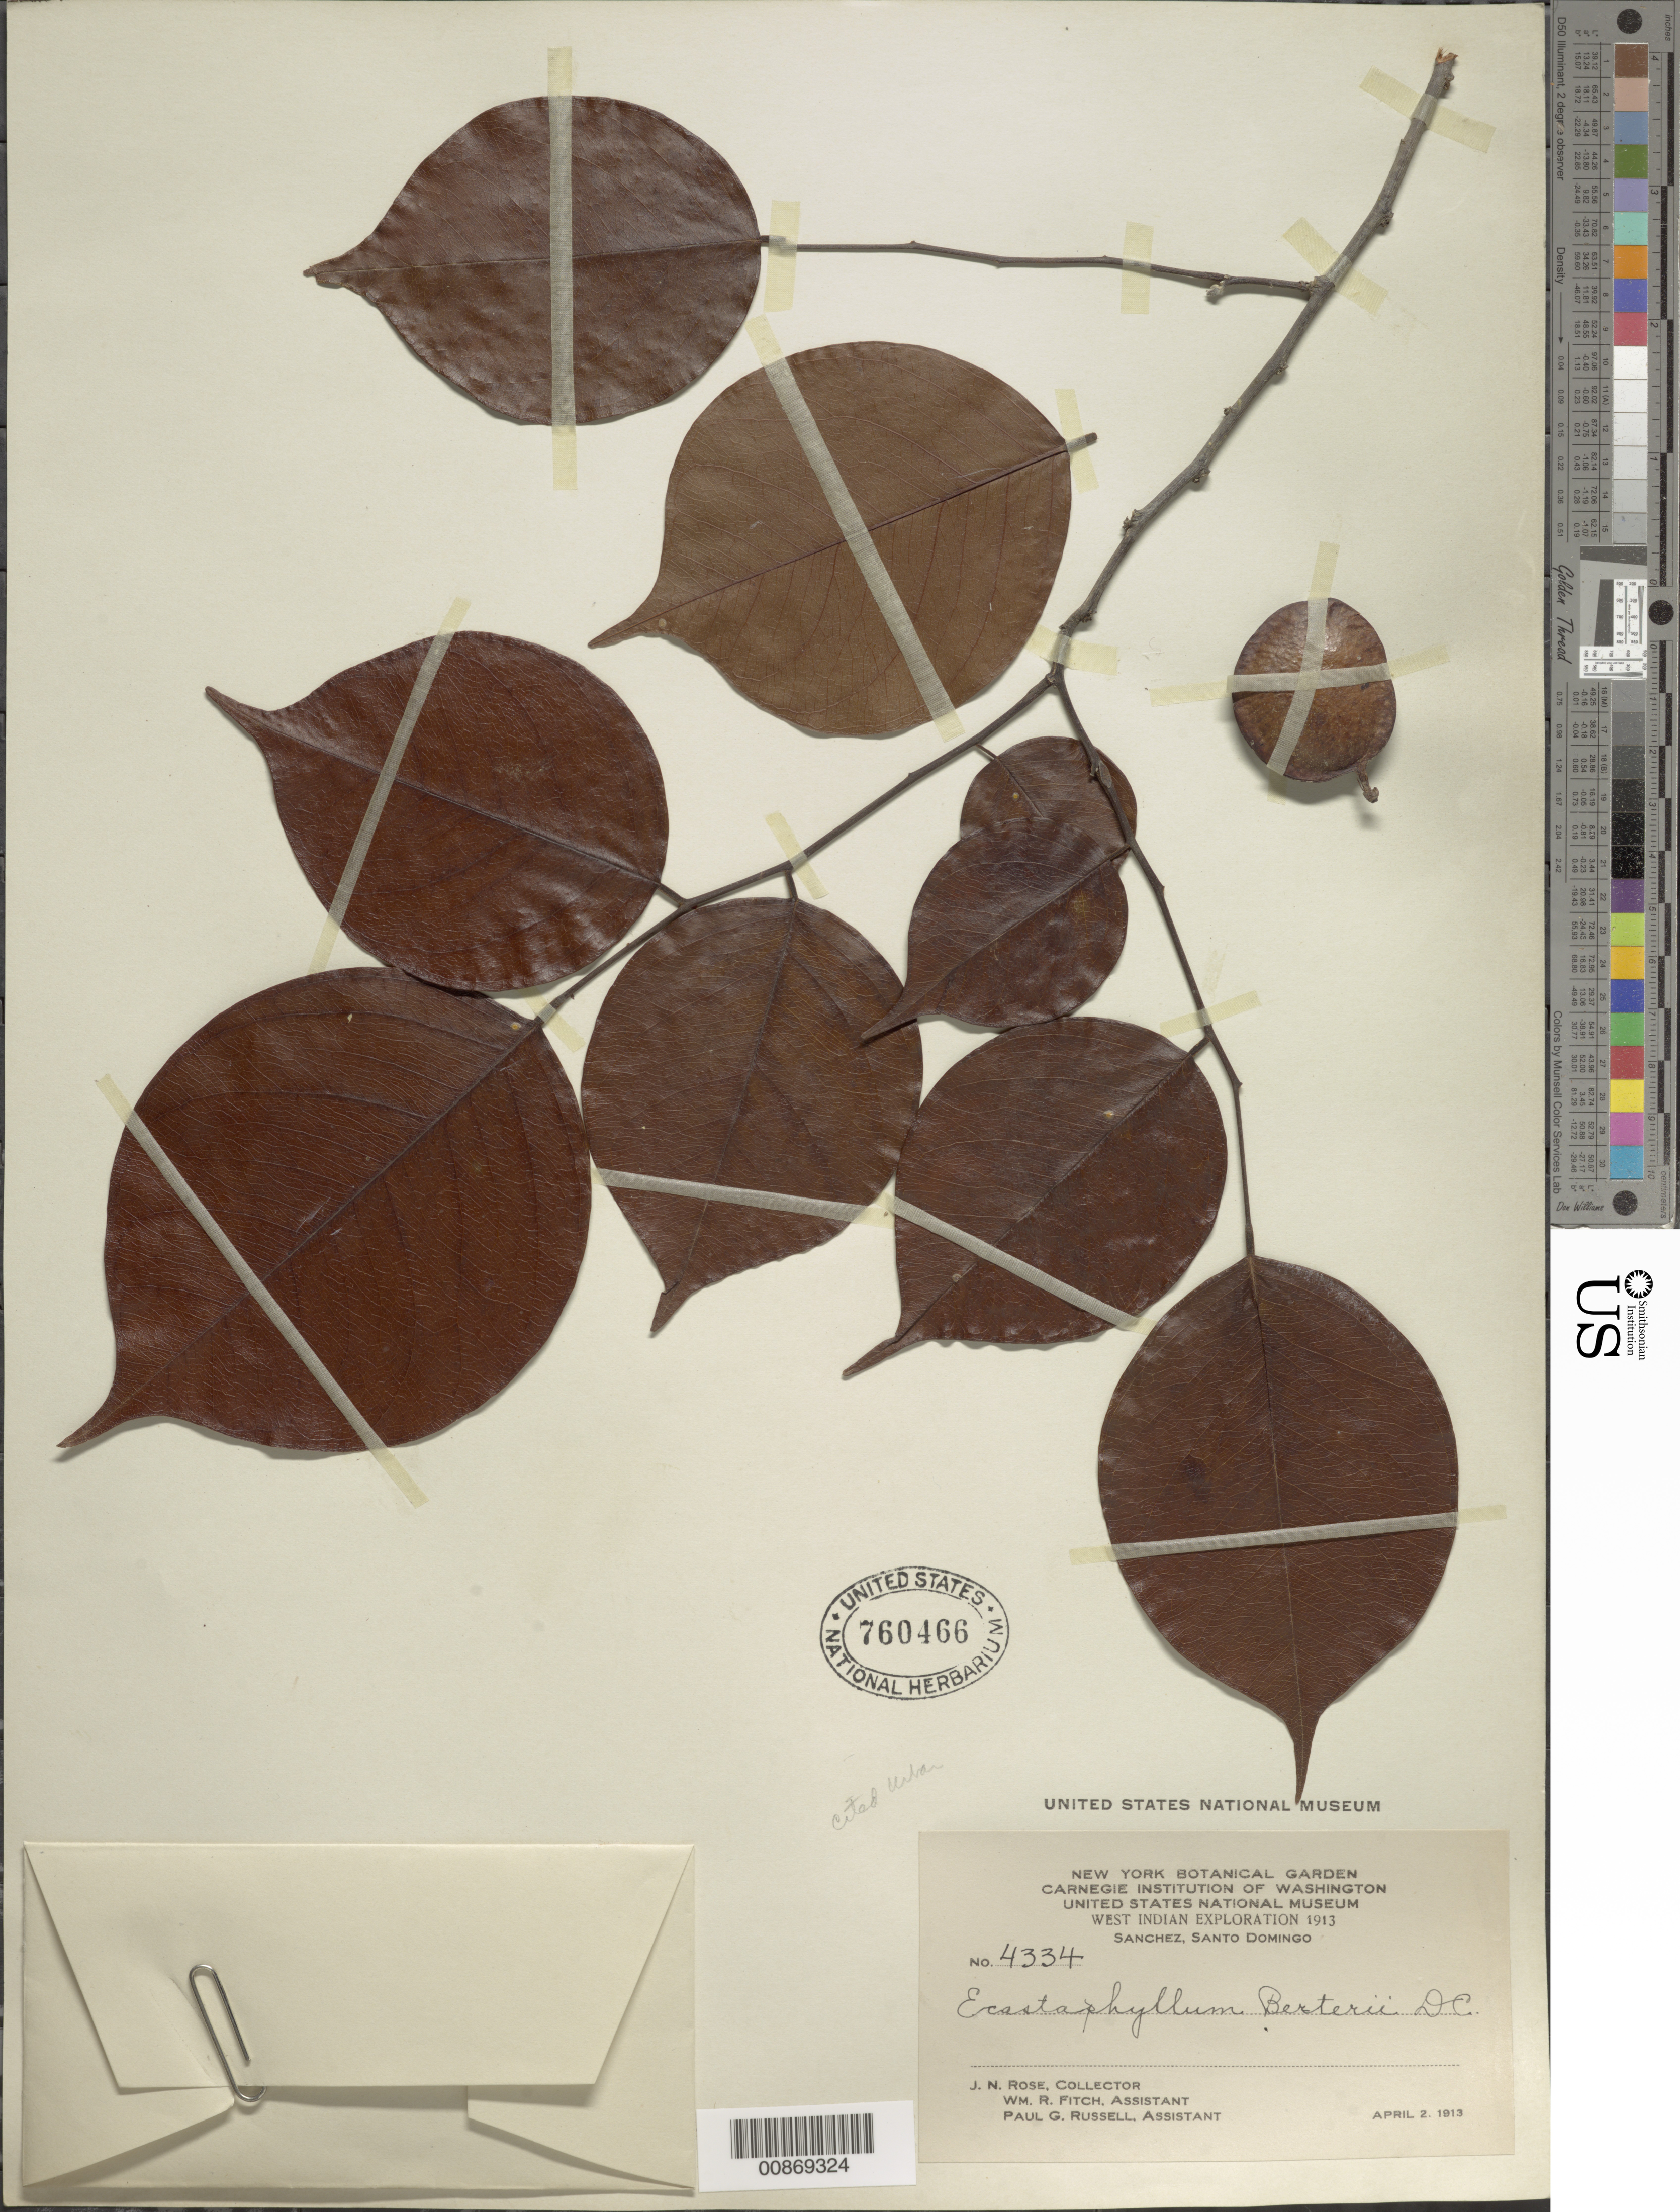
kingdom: Plantae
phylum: Tracheophyta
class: Magnoliopsida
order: Fabales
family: Fabaceae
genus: Dalbergia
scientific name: Dalbergia berteroi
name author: (DC.) Urb.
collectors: J. N. Rose, W. R. Fitch & P. G. Russell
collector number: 4334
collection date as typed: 02 Apr 1913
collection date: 1913-04-02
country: Dominican Republic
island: Hispaniola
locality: Sánchez, Santo Domingo.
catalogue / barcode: US 760466